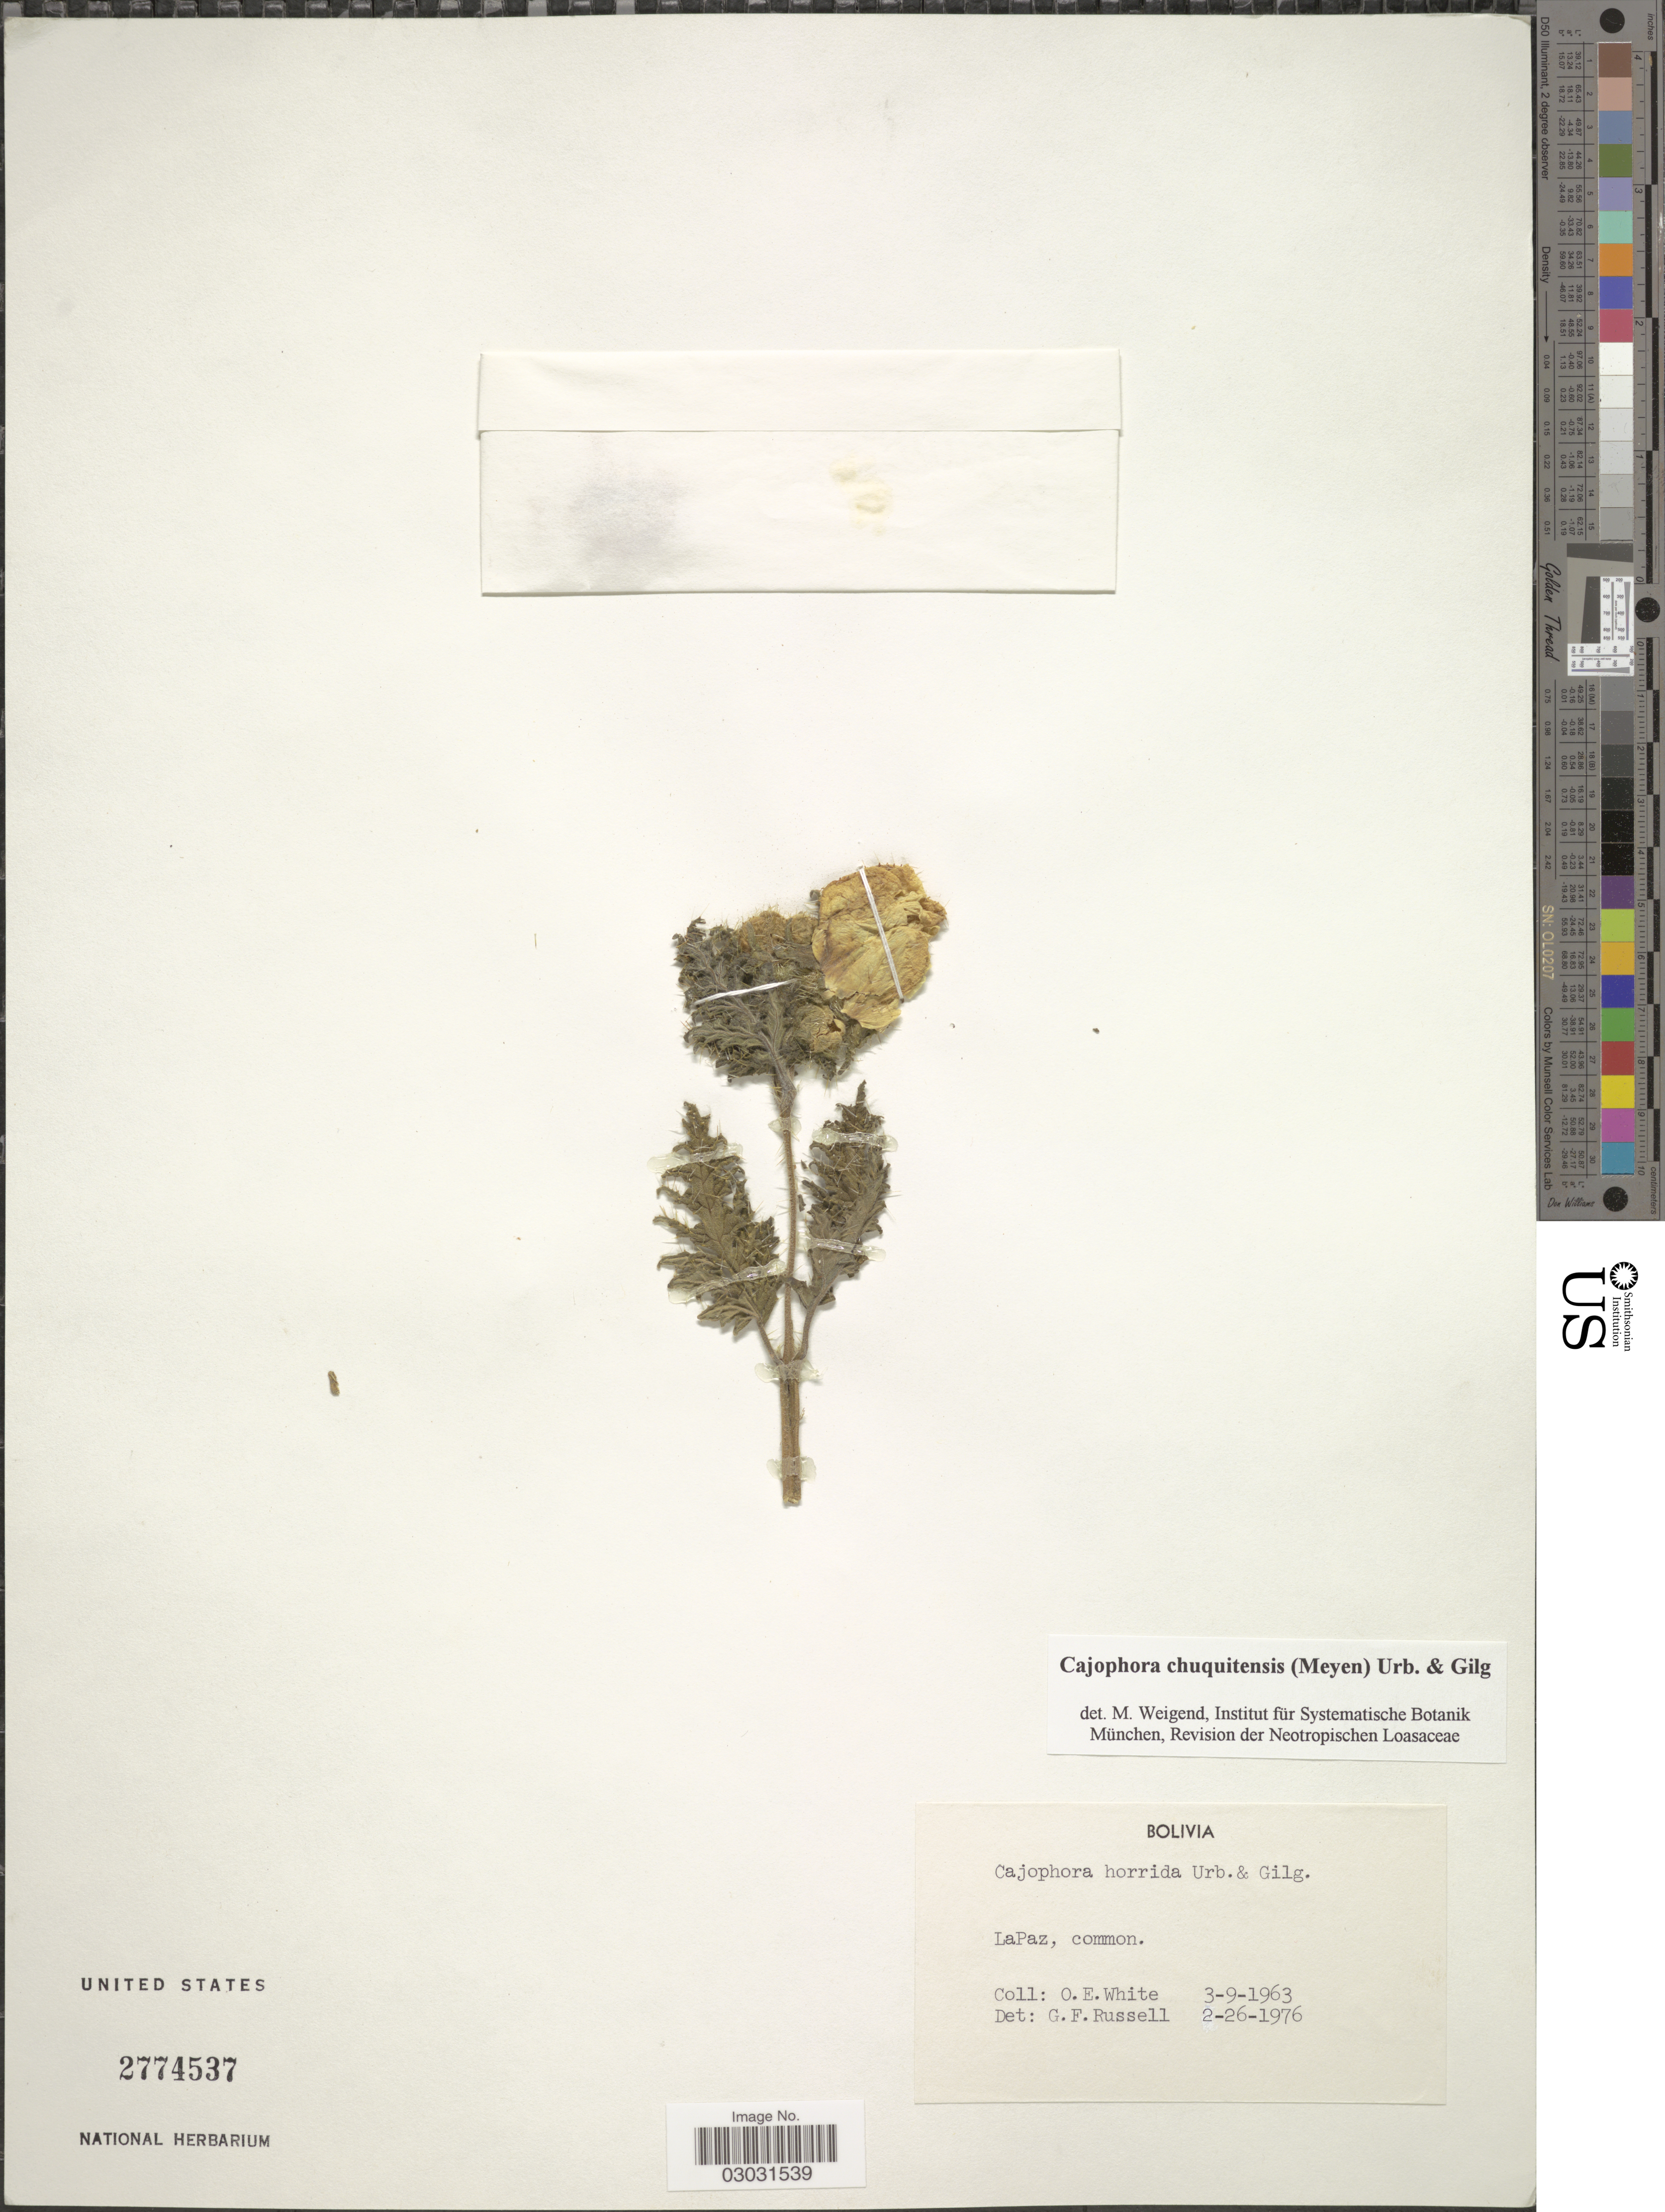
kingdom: Plantae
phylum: Tracheophyta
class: Magnoliopsida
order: Cornales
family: Loasaceae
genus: Caiophora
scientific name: Caiophora chuquitensis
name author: (Meyen) Urb. & Gilg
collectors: O. E. White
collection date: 1963-09-03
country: Bolivia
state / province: La Paz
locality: La Paz.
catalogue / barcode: US 2774537